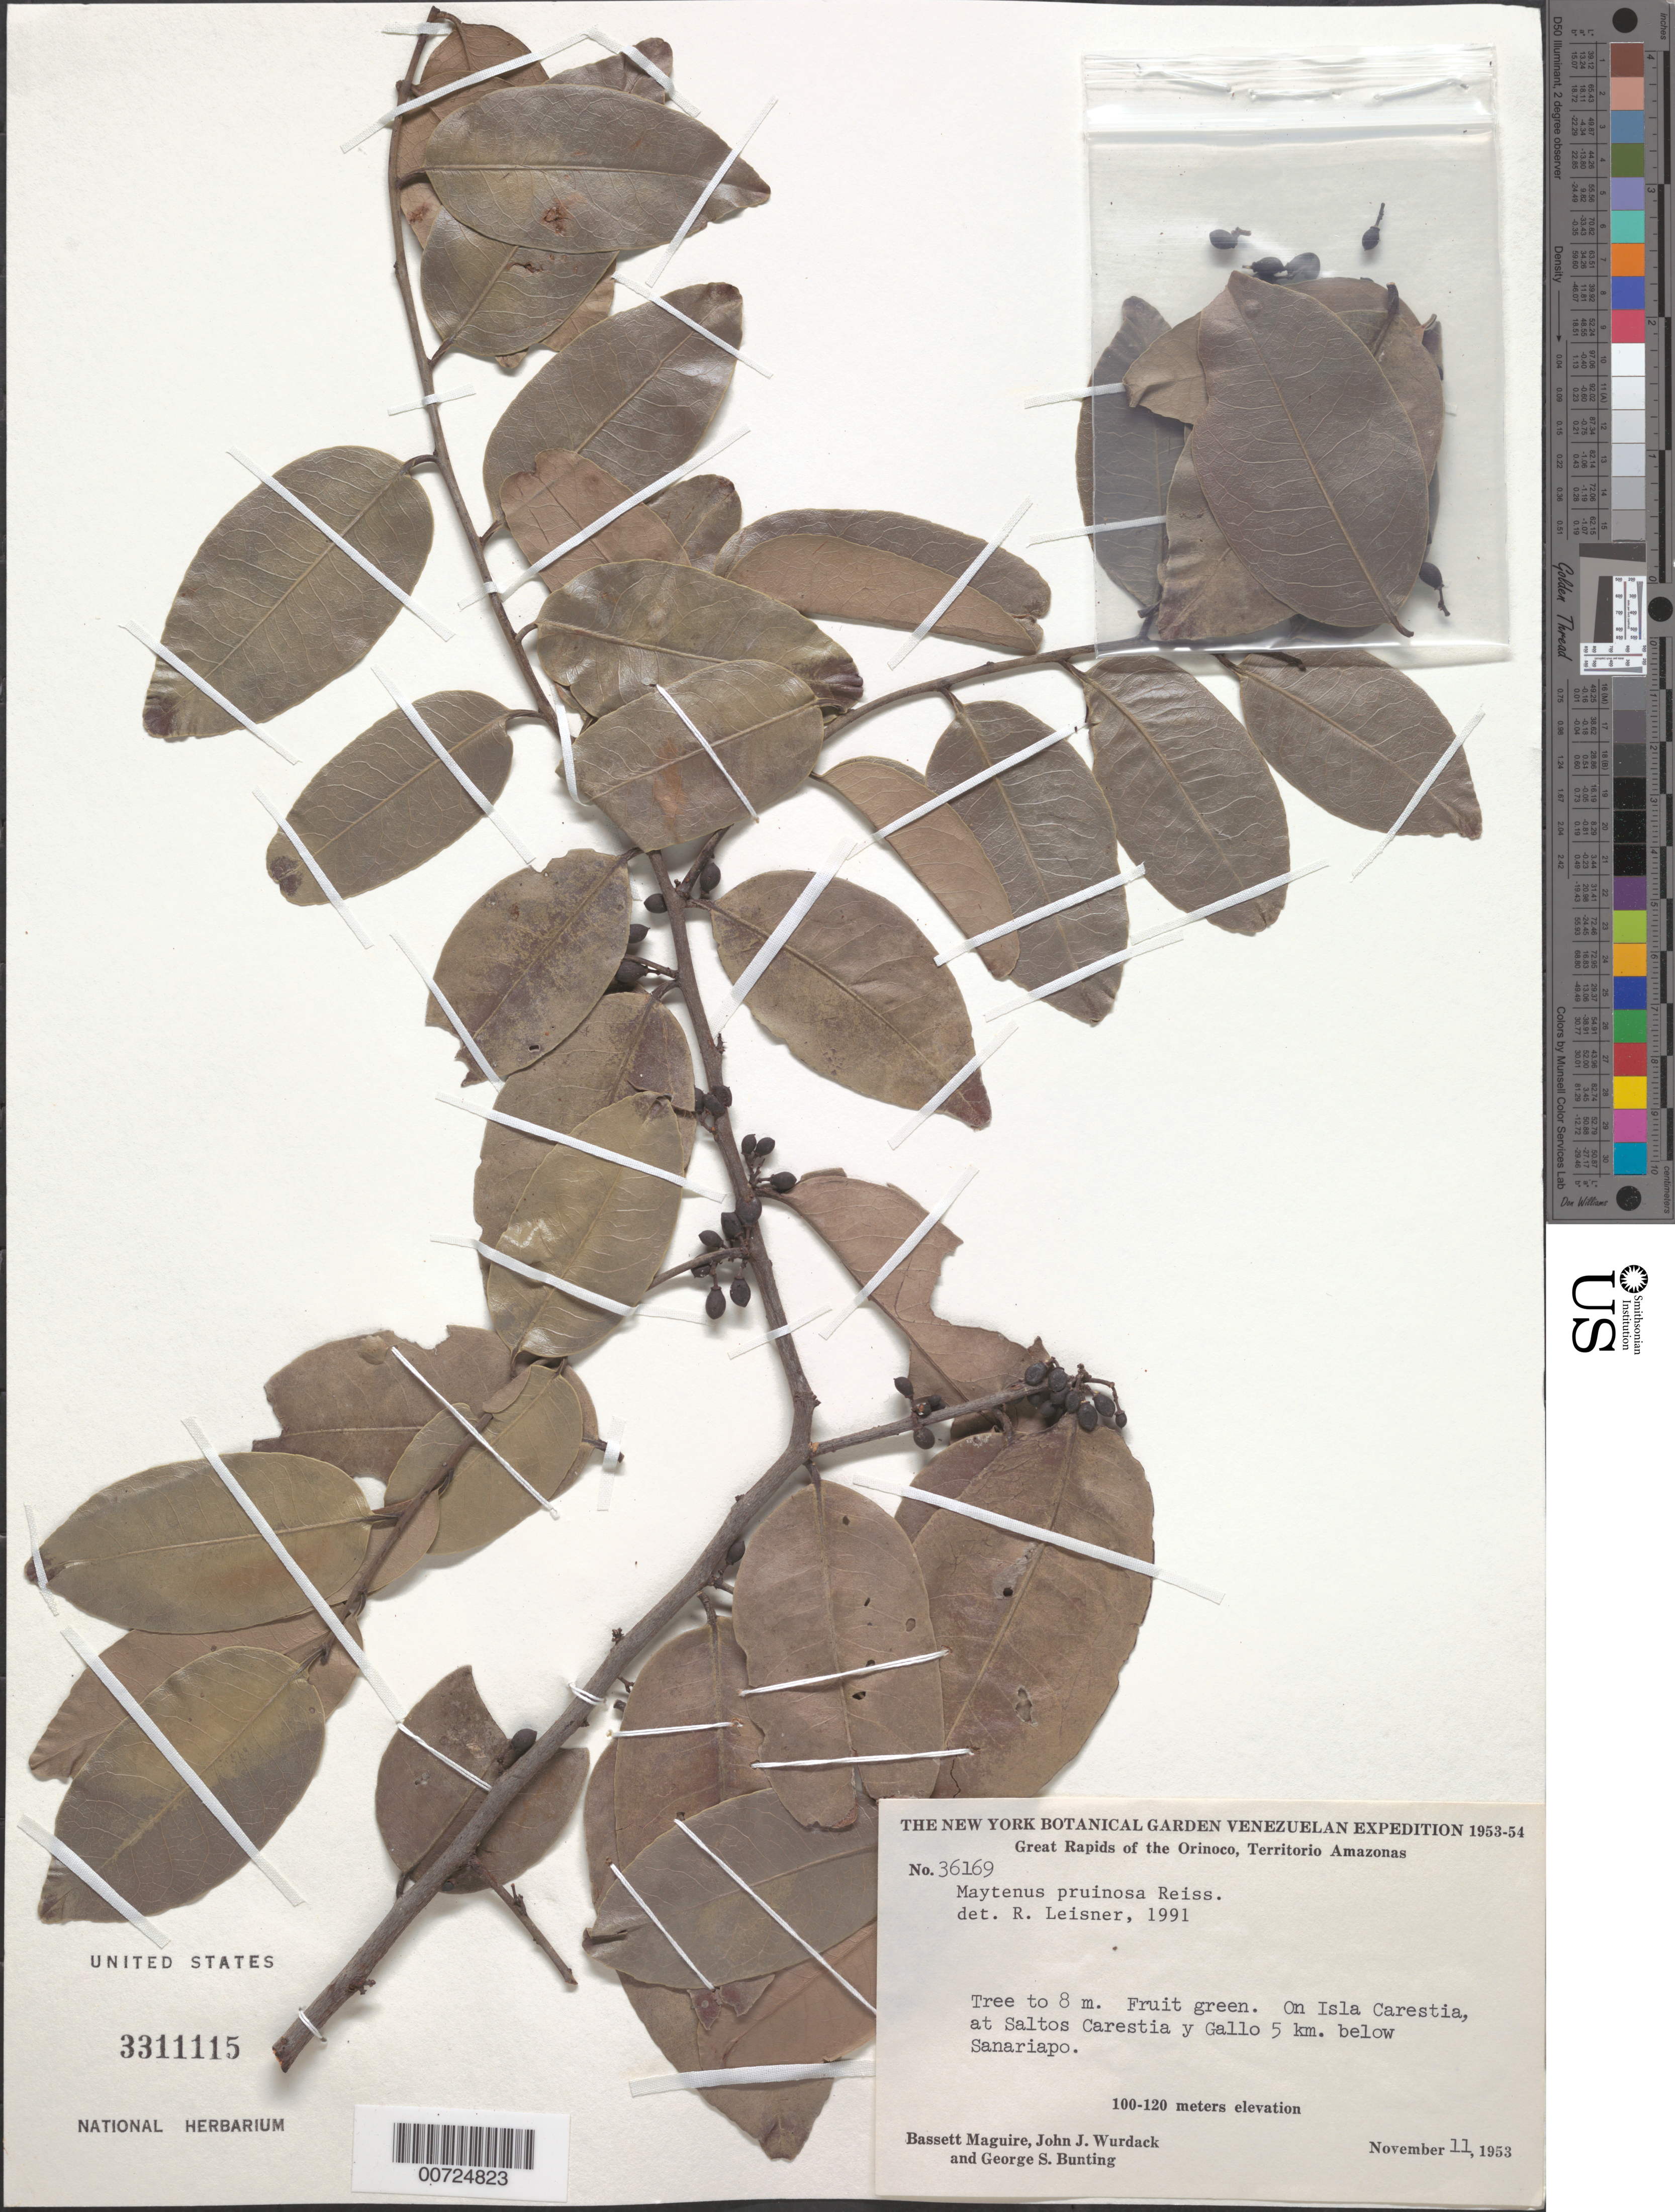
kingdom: Plantae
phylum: Tracheophyta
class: Magnoliopsida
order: Celastrales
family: Celastraceae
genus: Maytenus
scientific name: Maytenus pruinosa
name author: Reissek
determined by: Liesner, R. L.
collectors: B. Maguire, J. J. Wurdack & G. S. Bunting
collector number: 36169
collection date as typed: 11-Nov-53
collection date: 1953-11-11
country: Venezuela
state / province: Amazonas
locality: Orinoco R., Isla Carestia at Santos Carestia y Gallo, 5 km below of Sanriapo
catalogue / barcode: US 3311115